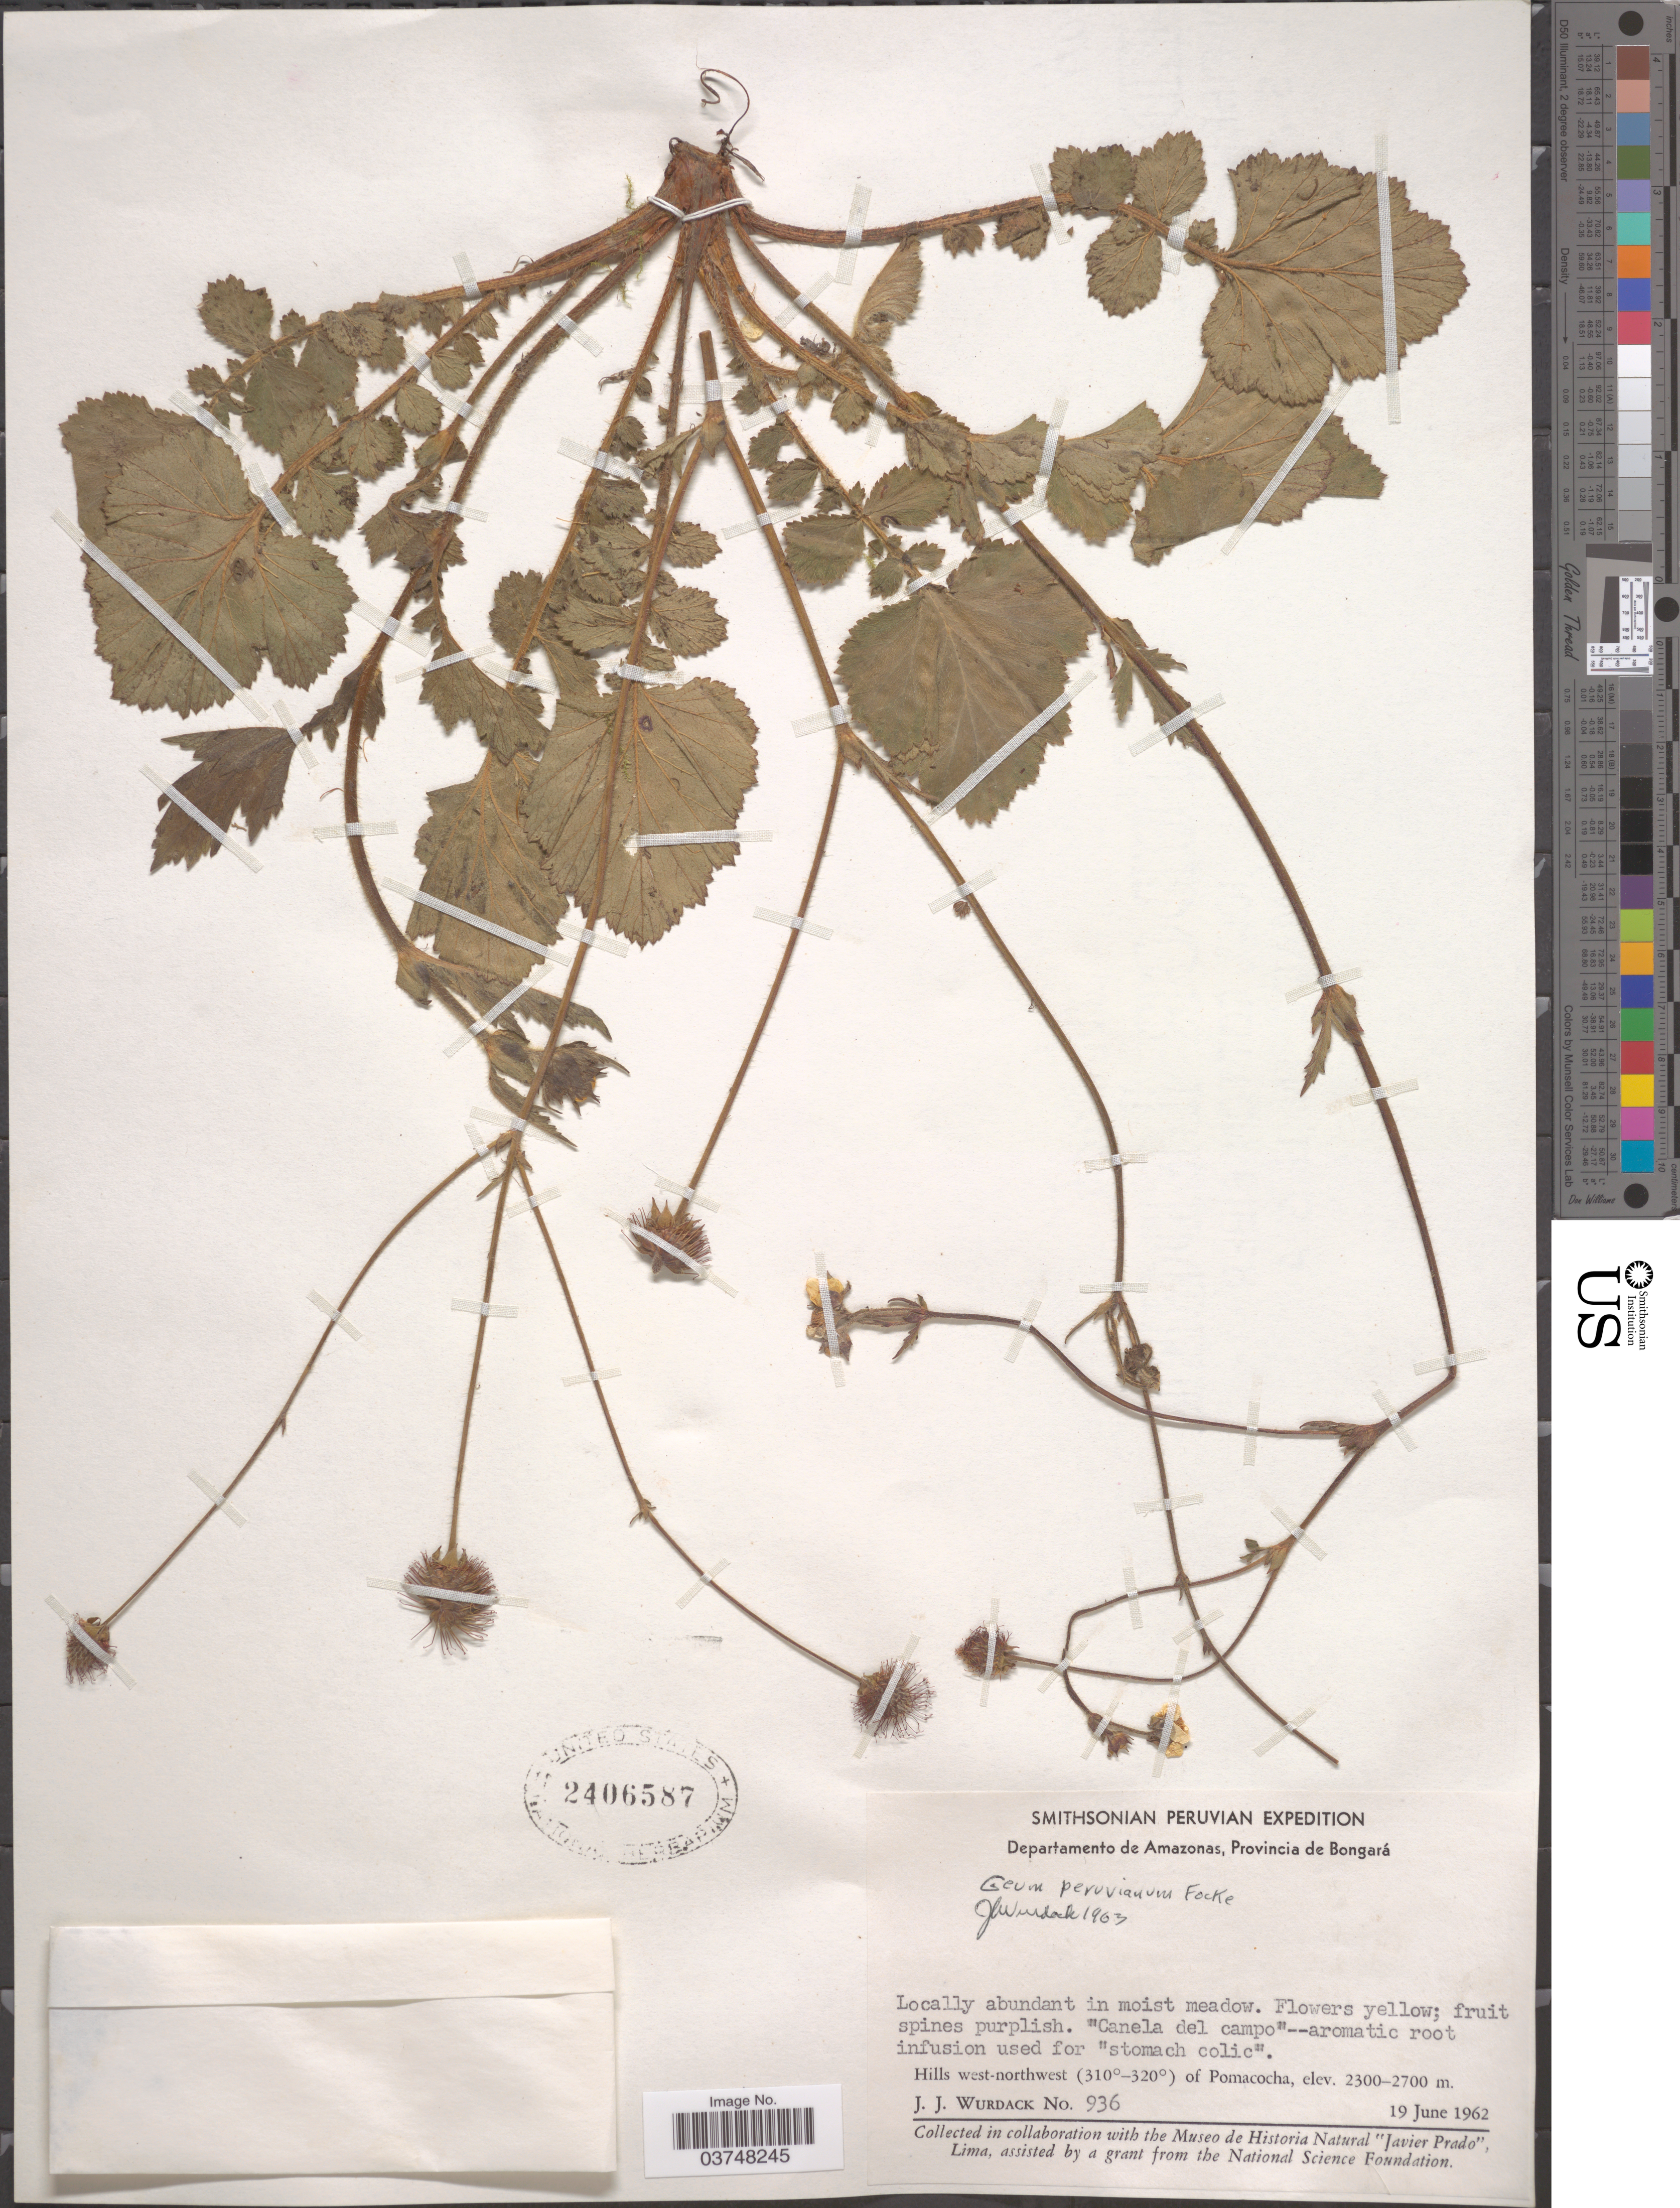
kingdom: Plantae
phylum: Tracheophyta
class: Magnoliopsida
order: Rosales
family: Rosaceae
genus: Geum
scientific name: Geum peruvianum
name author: Focke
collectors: J. J. Wurdack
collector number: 936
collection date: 1962-06-19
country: Peru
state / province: Amazonas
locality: Departamento de Amazonas, Provincia de Bongará. Hills west-northwest of Pomacocha.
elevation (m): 2300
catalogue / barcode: US 2406587